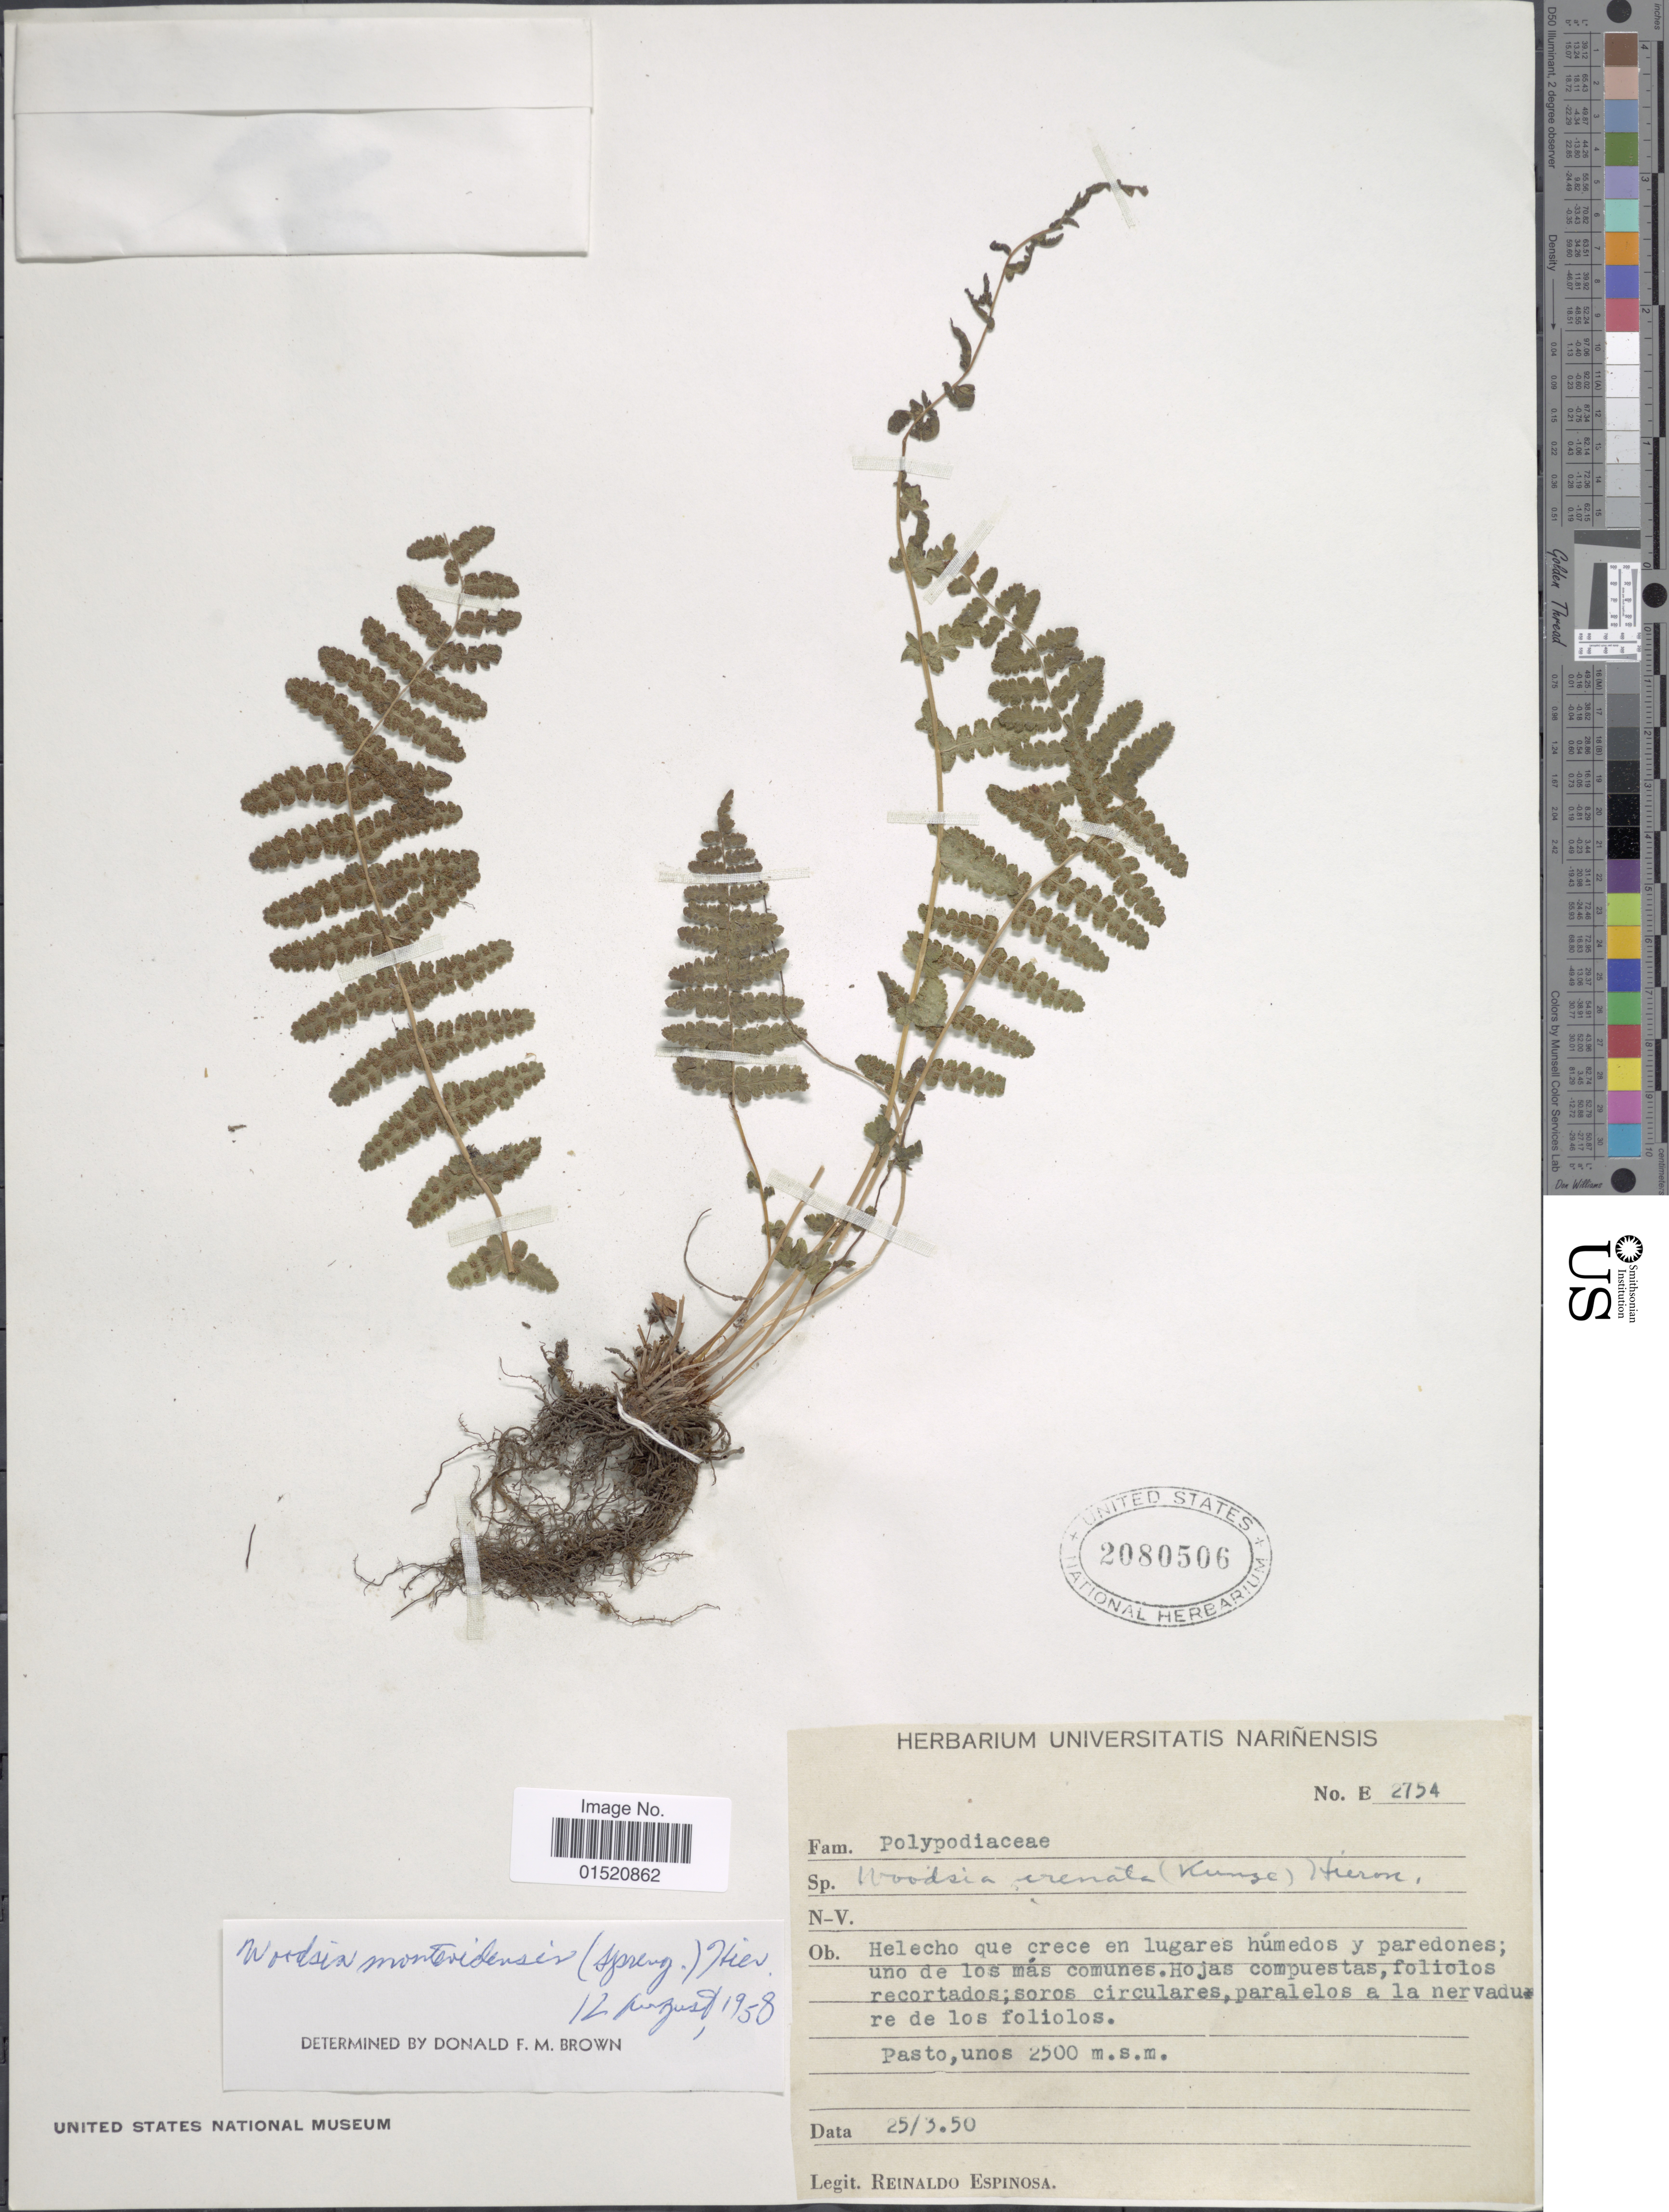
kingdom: Plantae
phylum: Tracheophyta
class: Polypodiopsida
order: Polypodiales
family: Woodsiaceae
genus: Woodsia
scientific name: Woodsia montevidensis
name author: (Spreng.) Hieron.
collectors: R. Espinosa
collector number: E 2754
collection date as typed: Transcribed d/m/y: 25/3/50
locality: Helecho que crece en lugares húmedos y paredones unos de los más comunes. Pasto, unos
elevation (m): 2500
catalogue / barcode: US 2080506